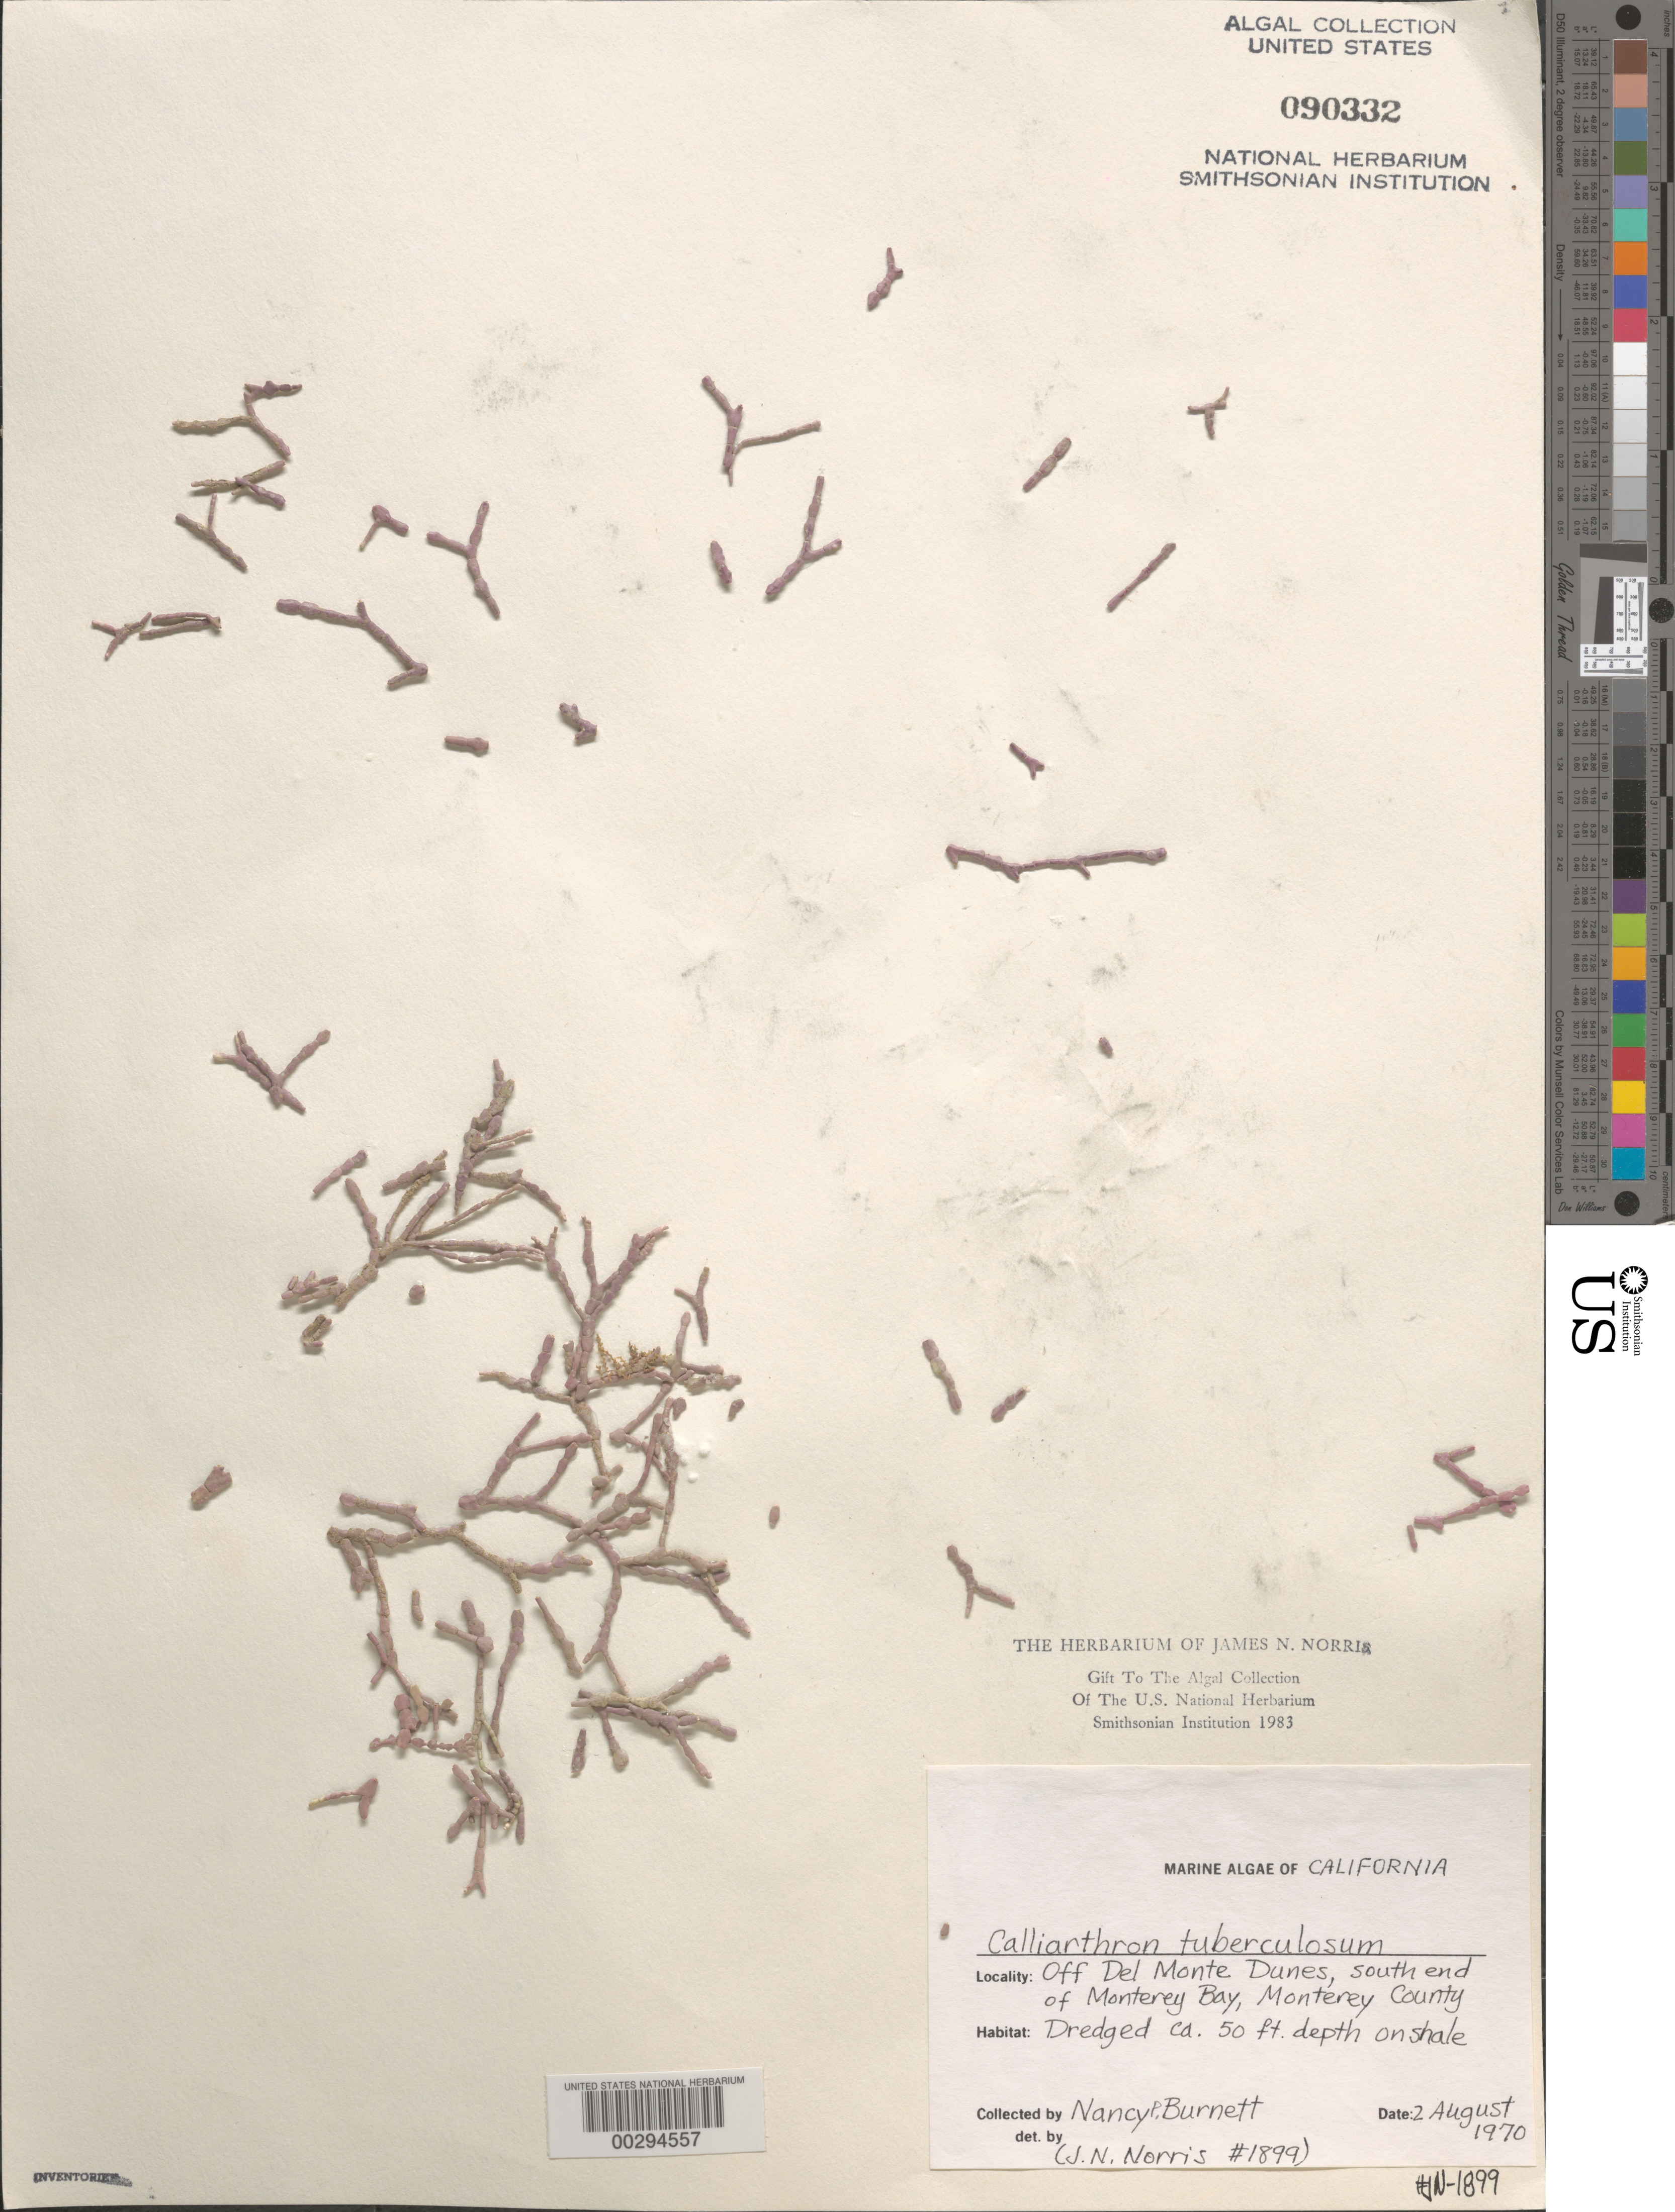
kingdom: Plantae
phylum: Rhodophyta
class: Florideophyceae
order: Corallinales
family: Corallinaceae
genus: Calliarthron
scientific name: Calliarthron tuberculosum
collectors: N. Burnett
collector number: JN-1899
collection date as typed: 02 Aug 1970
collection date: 1970-08-02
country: United States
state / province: California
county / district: Monterey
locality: Monterey Bay, off Del Monte dunes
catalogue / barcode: US 90332